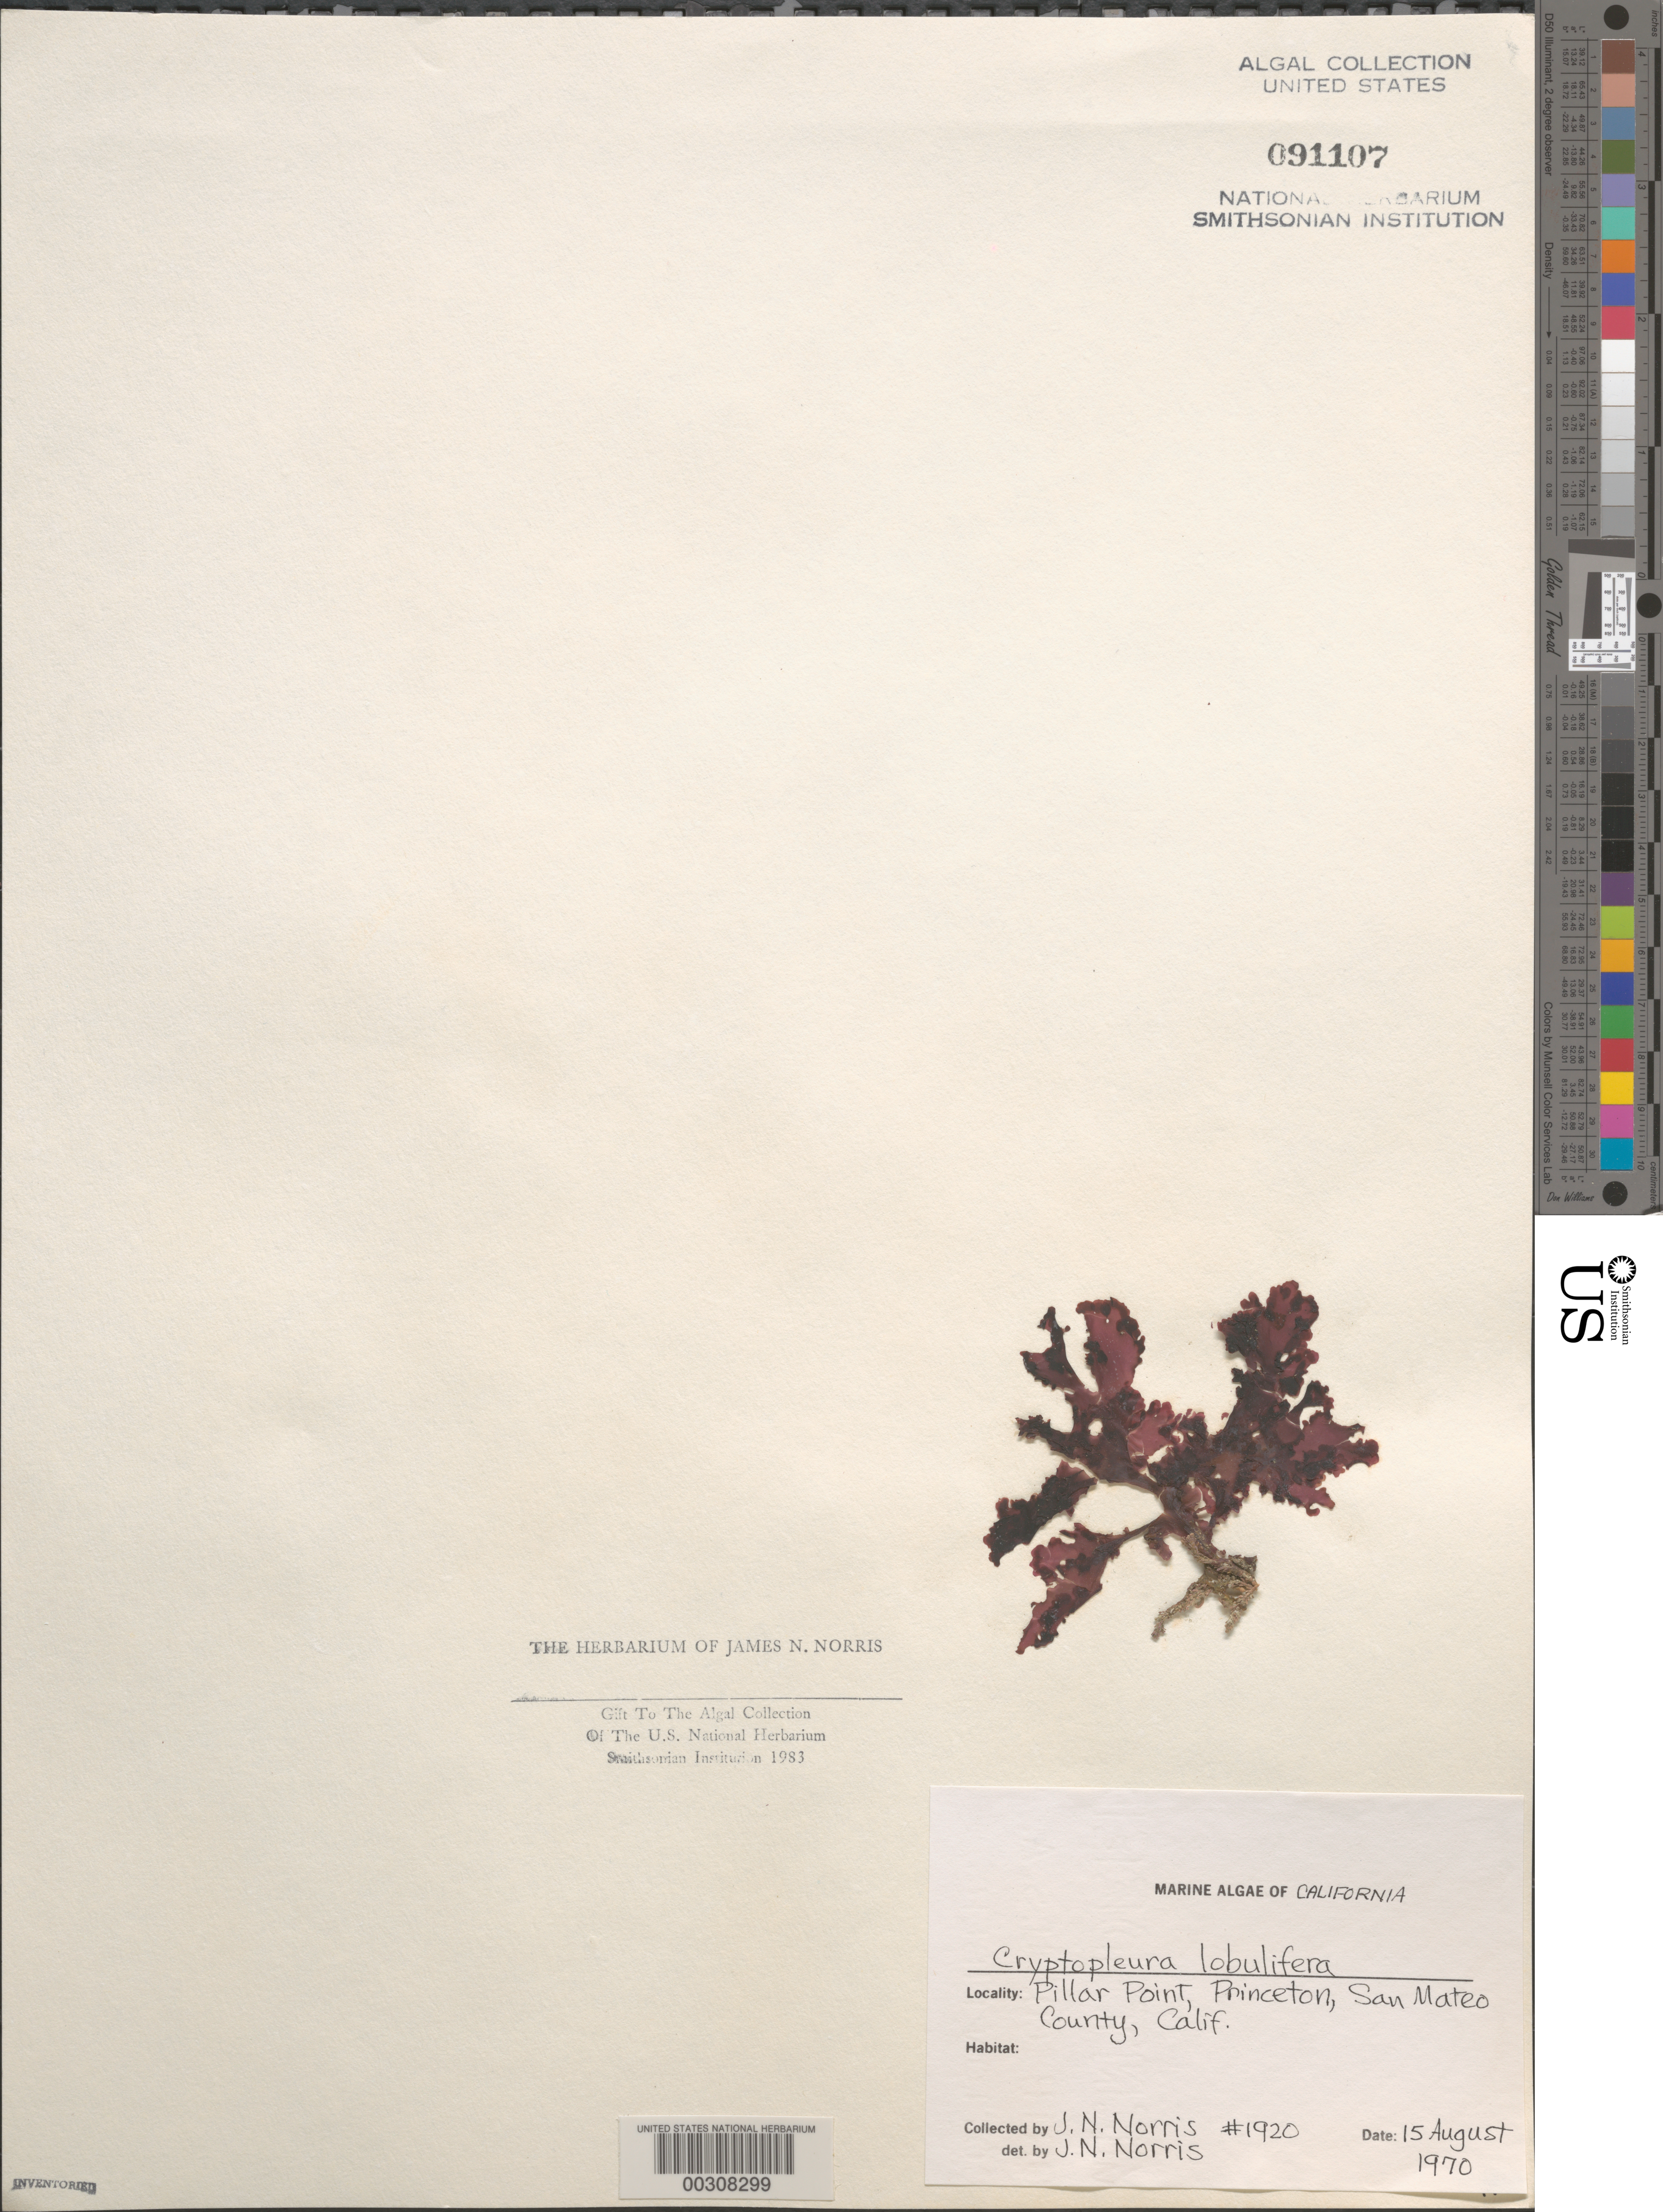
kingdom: Plantae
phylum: Rhodophyta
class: Florideophyceae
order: Ceramiales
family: Delesseriaceae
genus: Cryptopleura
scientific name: Cryptopleura lobulifera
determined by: Norris, James N.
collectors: J. N. Norris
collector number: JN-1920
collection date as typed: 15 Aug 1970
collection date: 1970-08-15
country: United States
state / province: California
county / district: San Mateo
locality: Pillar Point, Princeton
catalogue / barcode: US 91107